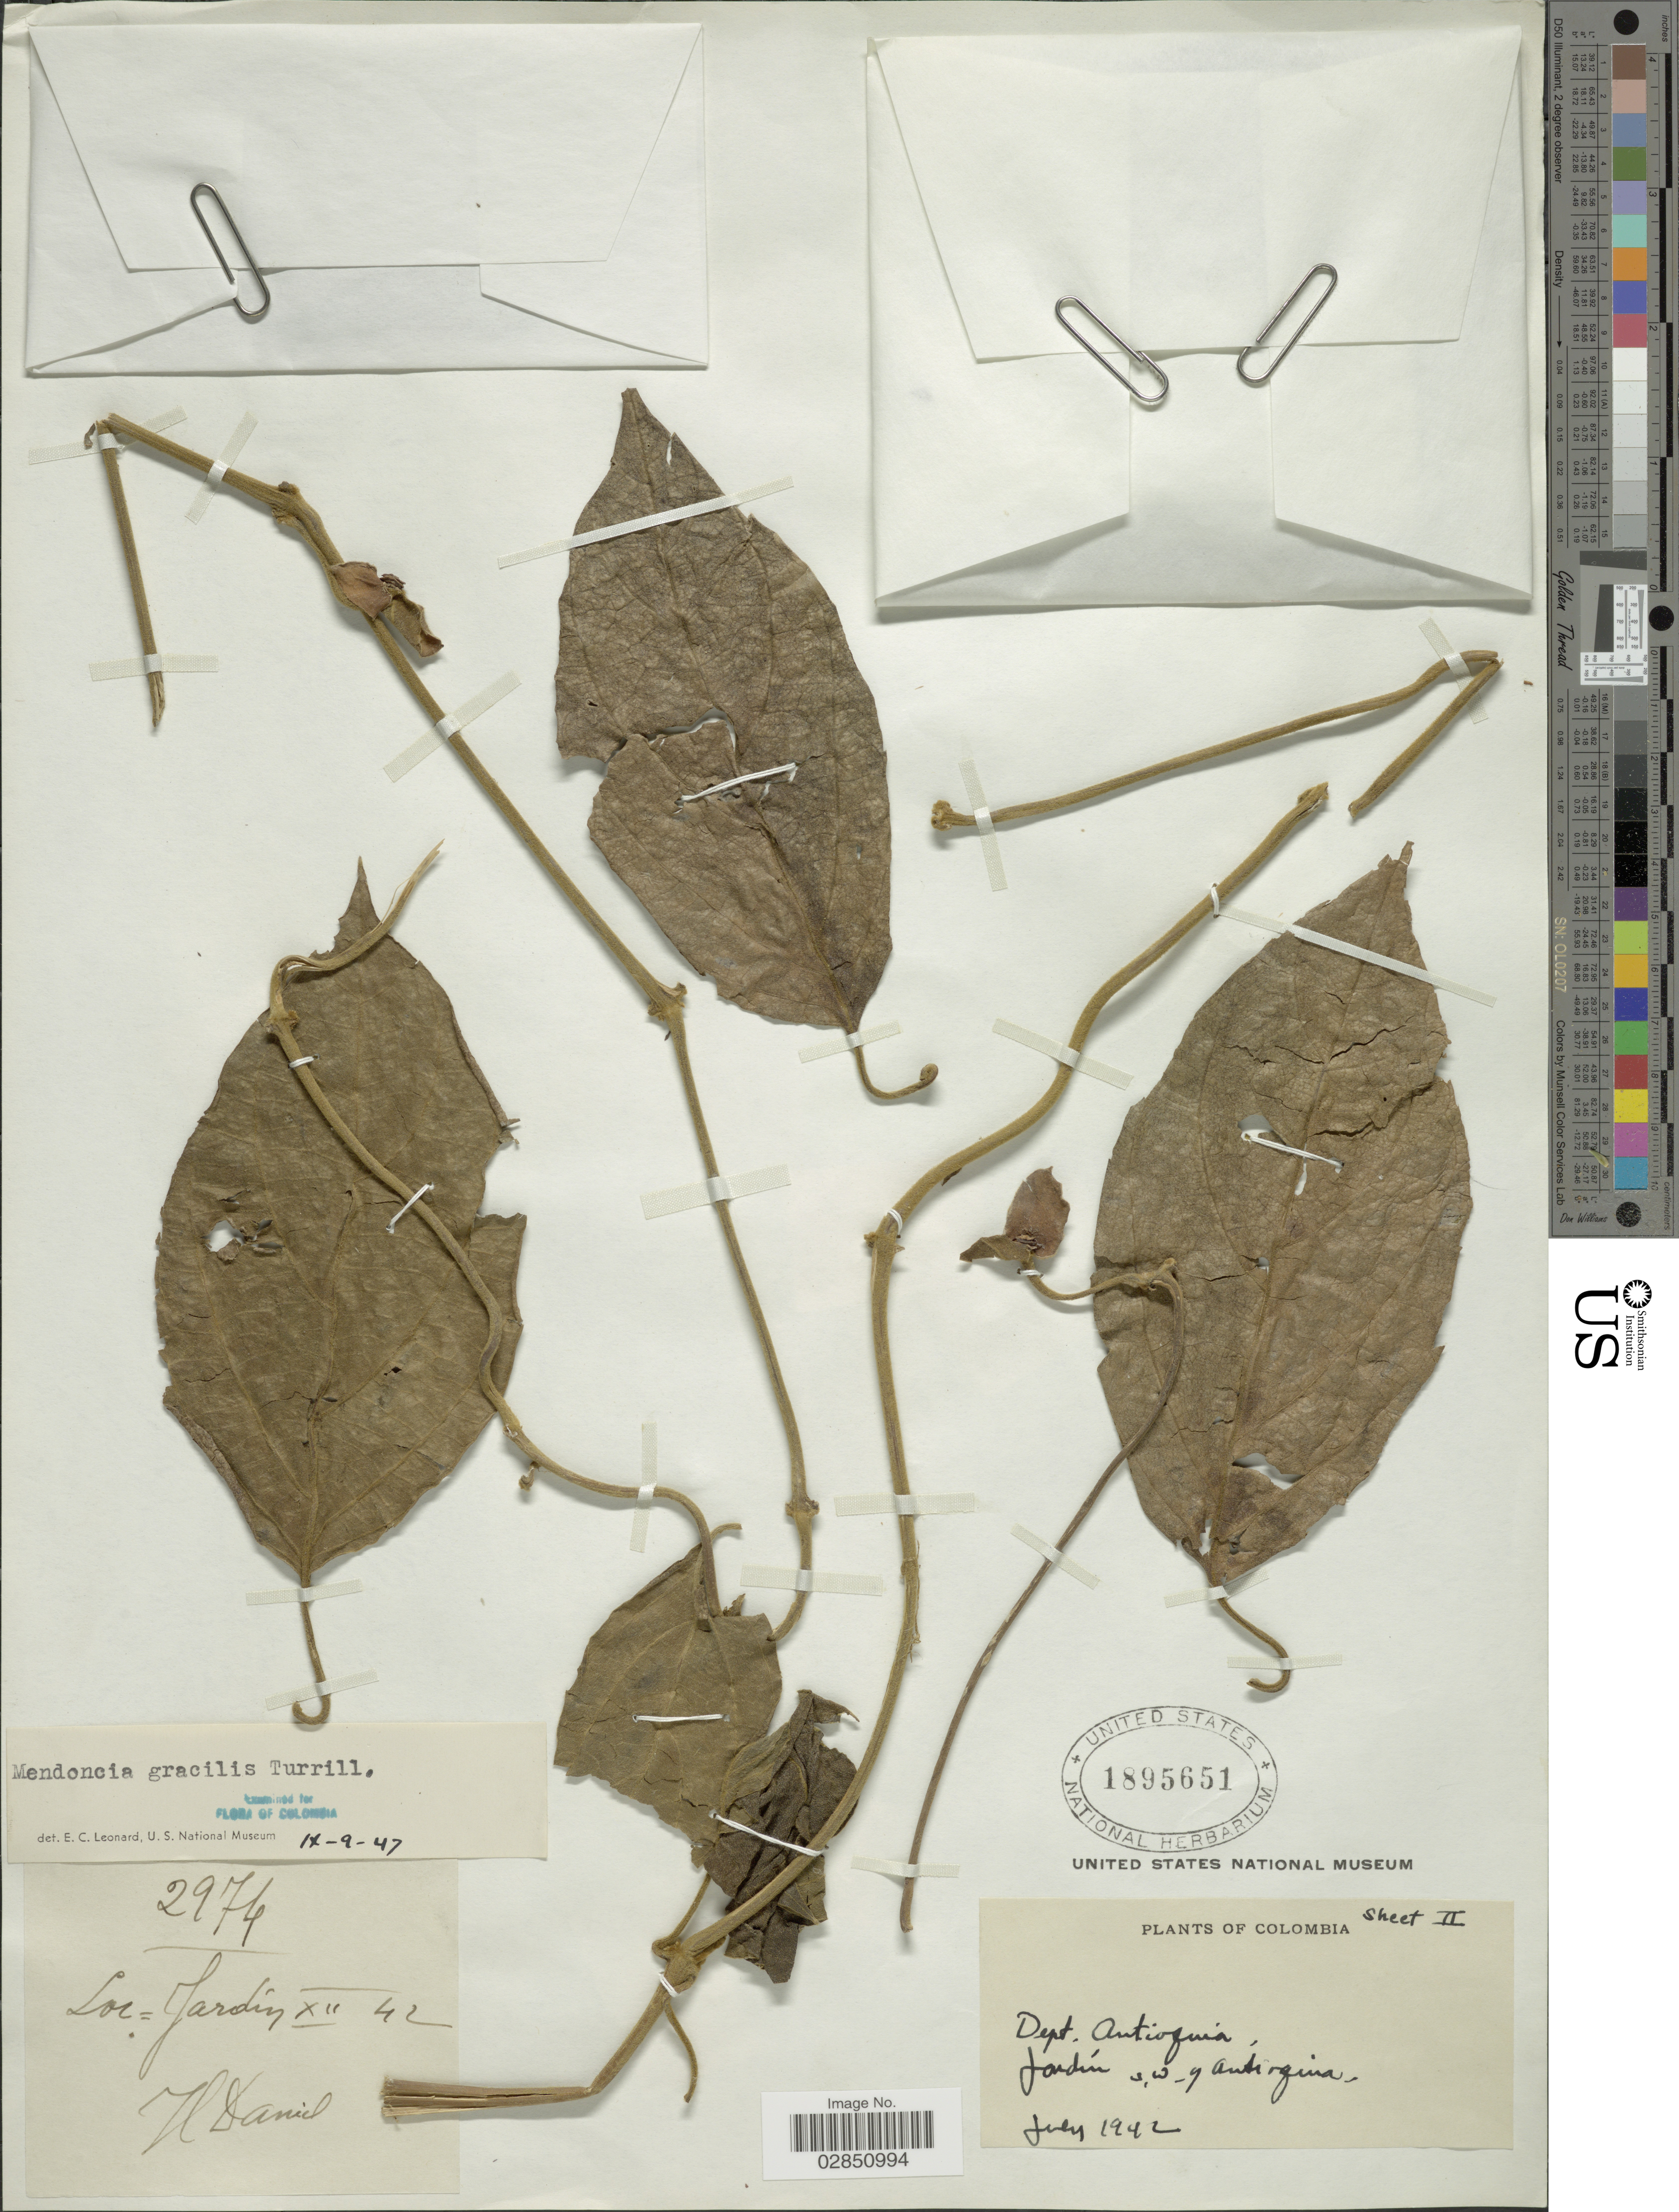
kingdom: Plantae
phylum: Tracheophyta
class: Magnoliopsida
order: Lamiales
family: Acanthaceae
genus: Mendoncia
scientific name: Mendoncia gracilis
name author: Turrill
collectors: Bro. Daniel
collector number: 2974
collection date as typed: Transcribed d/m/y: /12/42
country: Colombia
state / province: Antioquia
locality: Dept. Antioquía Jardin.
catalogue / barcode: US 1895651-2